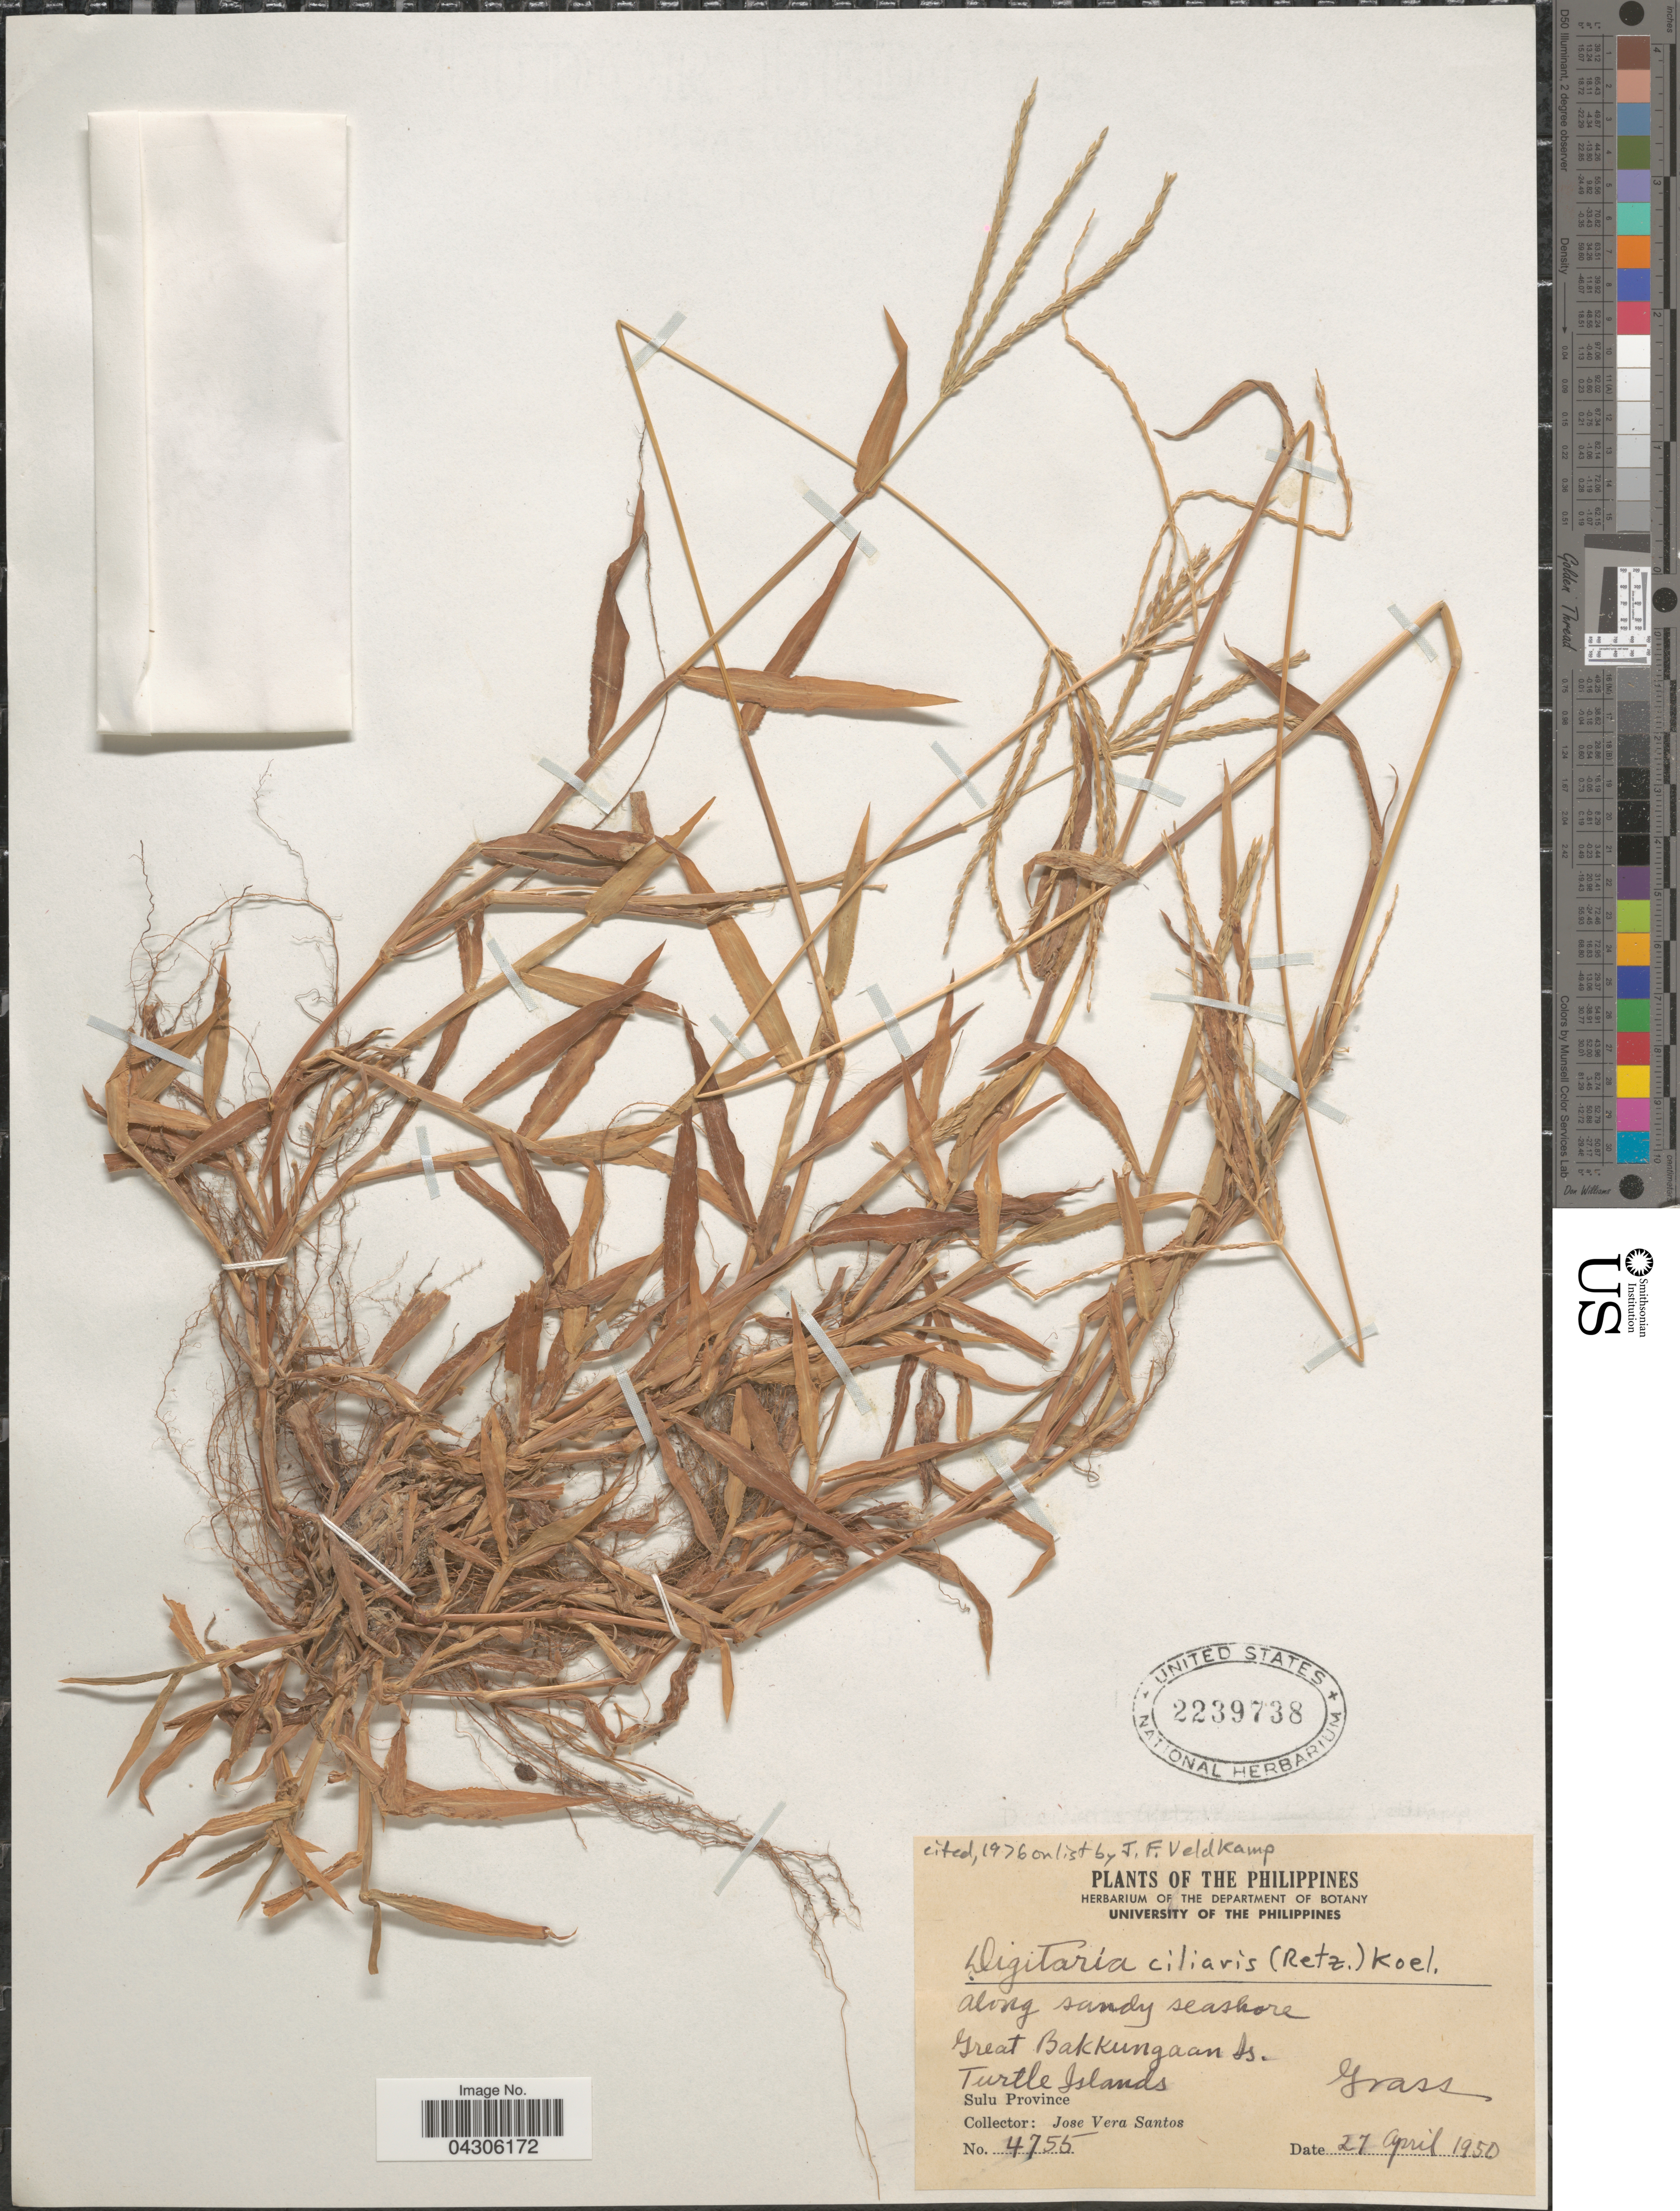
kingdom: Plantae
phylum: Tracheophyta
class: Liliopsida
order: Poales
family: Poaceae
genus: Digitaria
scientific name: Digitaria ciliaris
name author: (Retz.) Koeler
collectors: J. Vera Santos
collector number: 4755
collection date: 1950-04-27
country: Philippines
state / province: Muslim Mindanao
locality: Along sandy seashore. Great Bakkungaan Is. Turtle Islands. Sulu Province.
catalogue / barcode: US 2239738